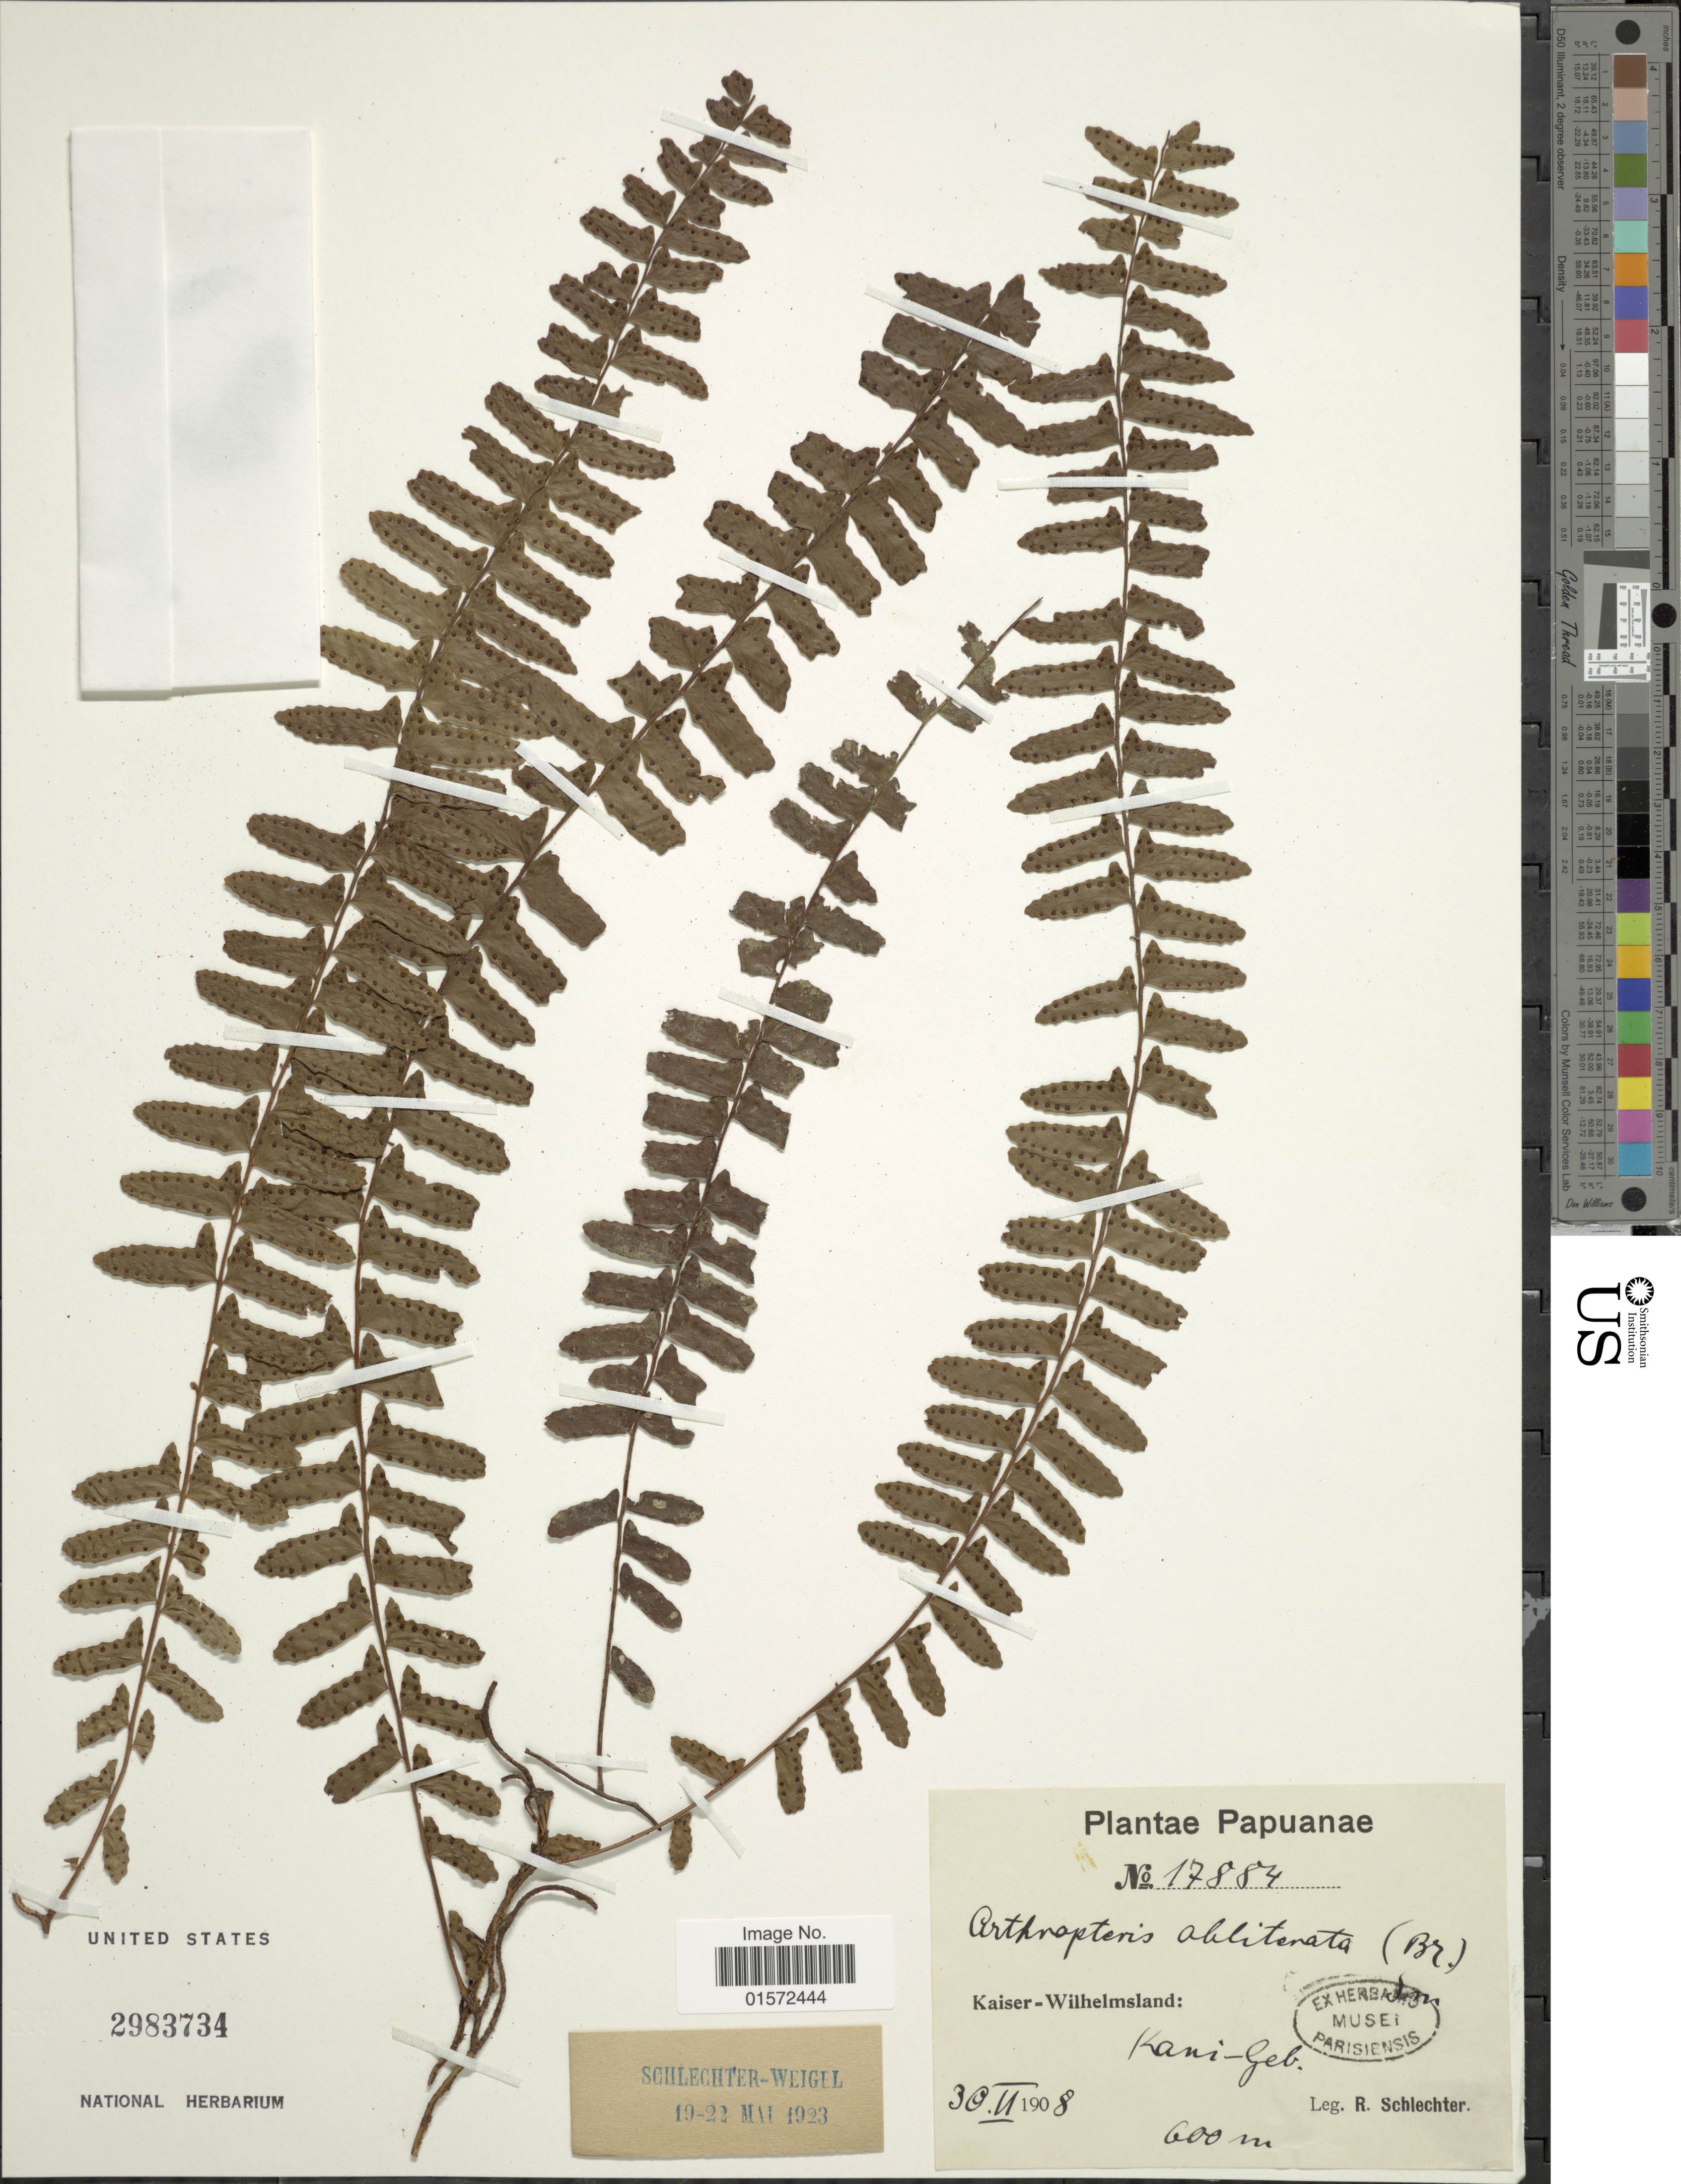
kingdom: Plantae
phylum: Tracheophyta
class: Polypodiopsida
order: Polypodiales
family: Tectariaceae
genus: Arthropteris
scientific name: Arthropteris palisotii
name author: (Desv.) Alston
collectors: F. R. R. Schlechter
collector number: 17884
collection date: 1908-06-30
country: Papua New Guinea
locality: Kaiser-Wilhelmsland, Kani-Geb.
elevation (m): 600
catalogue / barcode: US 2983734